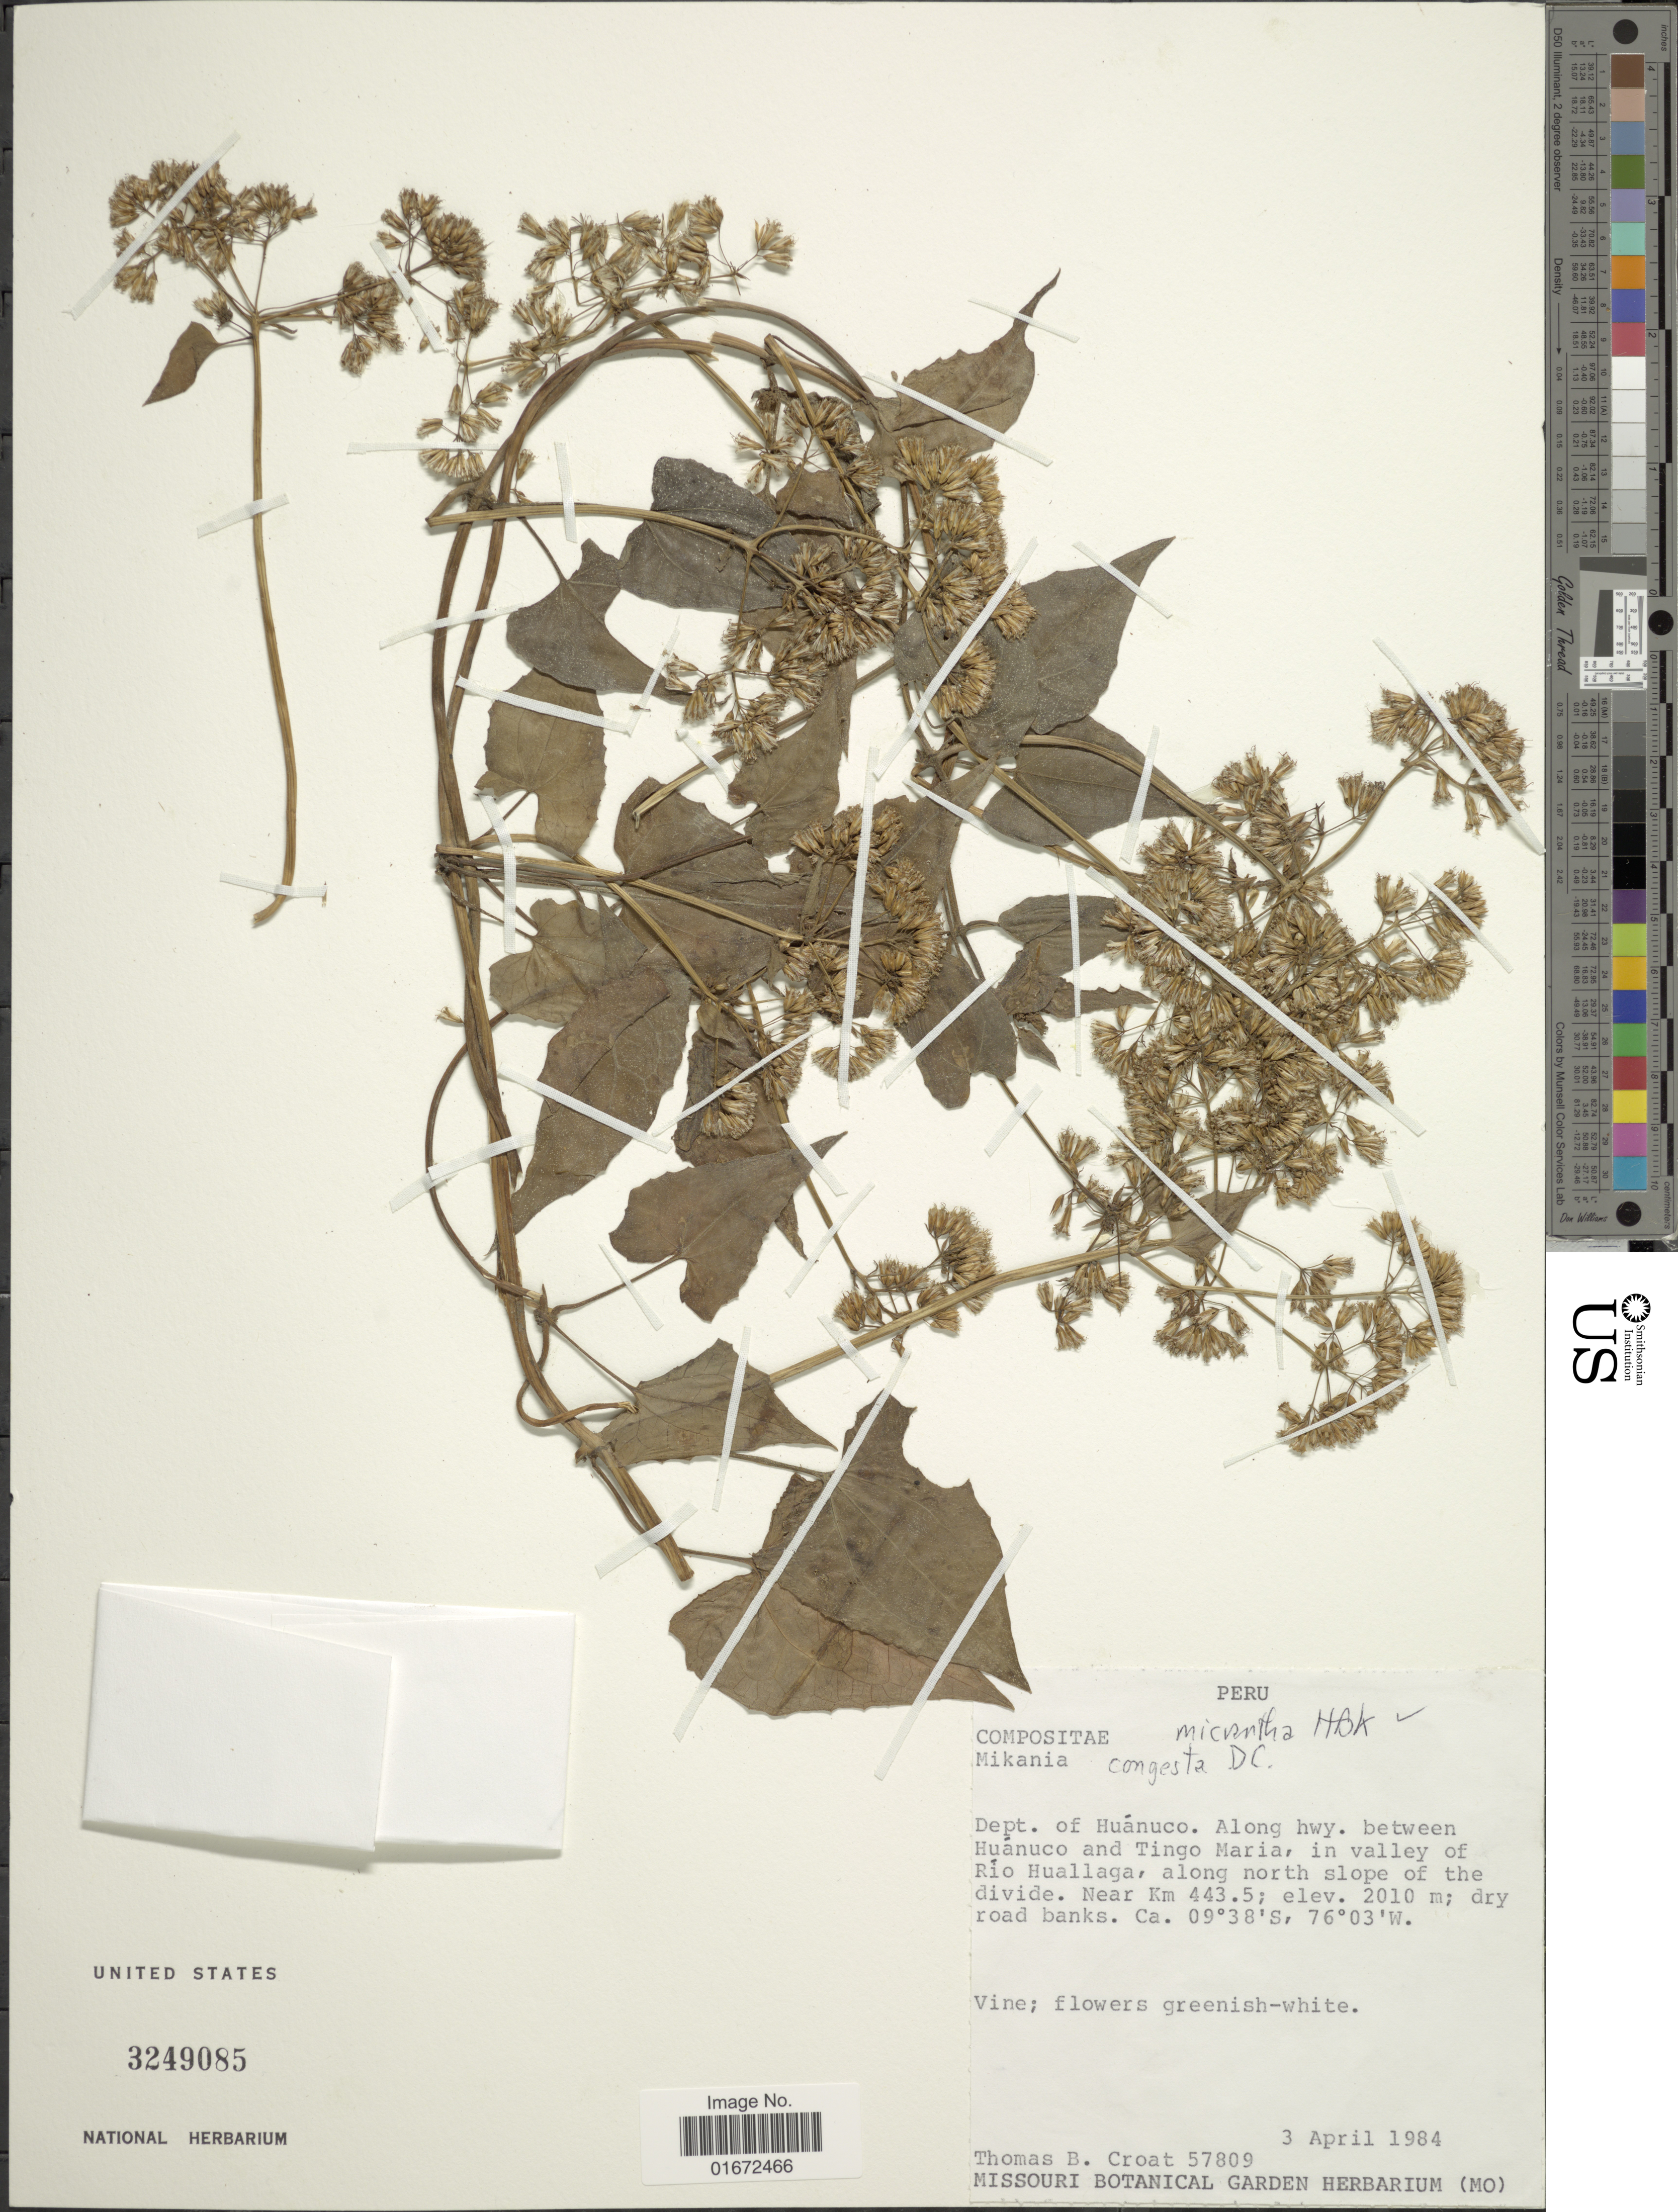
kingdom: Plantae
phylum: Tracheophyta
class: Magnoliopsida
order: Asterales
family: Asteraceae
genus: Mikania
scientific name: Mikania micrantha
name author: Kunth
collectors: T. B. Croat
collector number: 57809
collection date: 1984-04-03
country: Peru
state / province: Huánuco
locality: Dept. of Huánuco. Along hwy. between Huánuco and Tingo Maria, in valley of Río Huallaga, along north slope of the divide. Near Km 443.5; dry road banks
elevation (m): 2010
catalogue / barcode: US 3249085